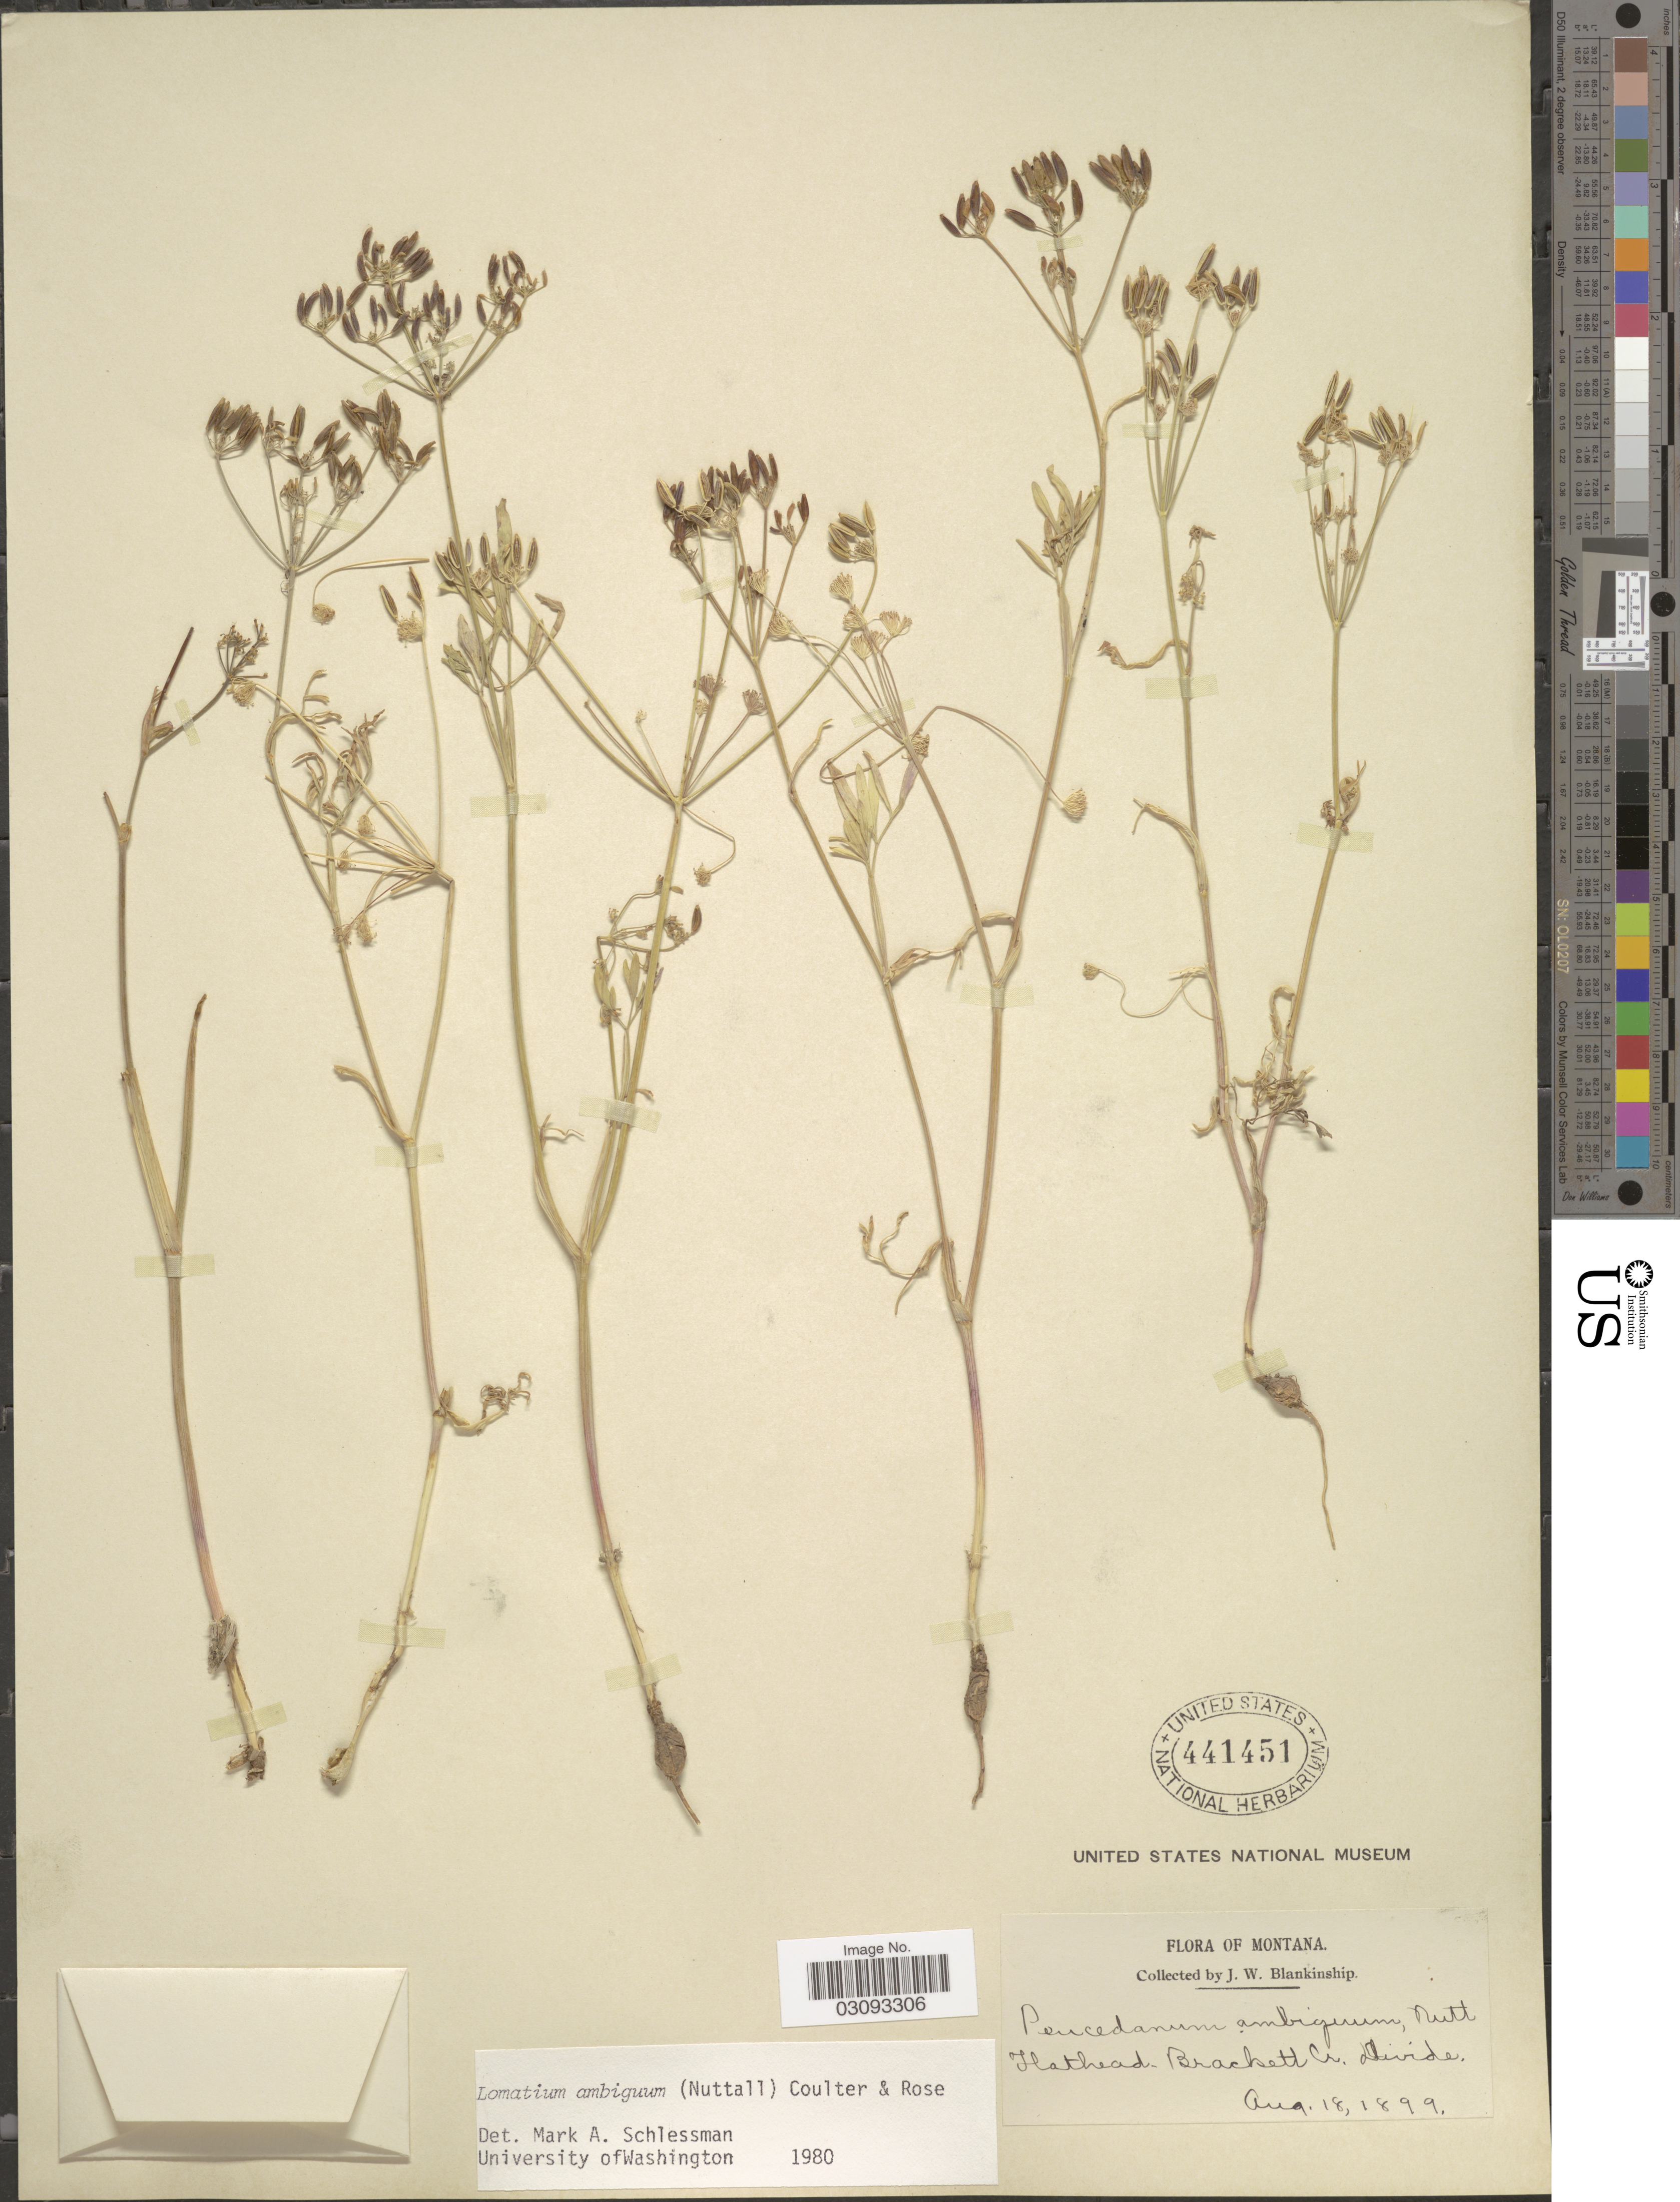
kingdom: Plantae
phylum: Tracheophyta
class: Magnoliopsida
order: Apiales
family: Apiaceae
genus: Lomatium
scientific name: Lomatium ambiguum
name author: (Nutt.) Coult. & Rose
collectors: J. W. Blankinship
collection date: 1899-08-18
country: United States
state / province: Montana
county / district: Gallatin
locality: Brackett Cr. Divide.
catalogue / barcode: US 441451